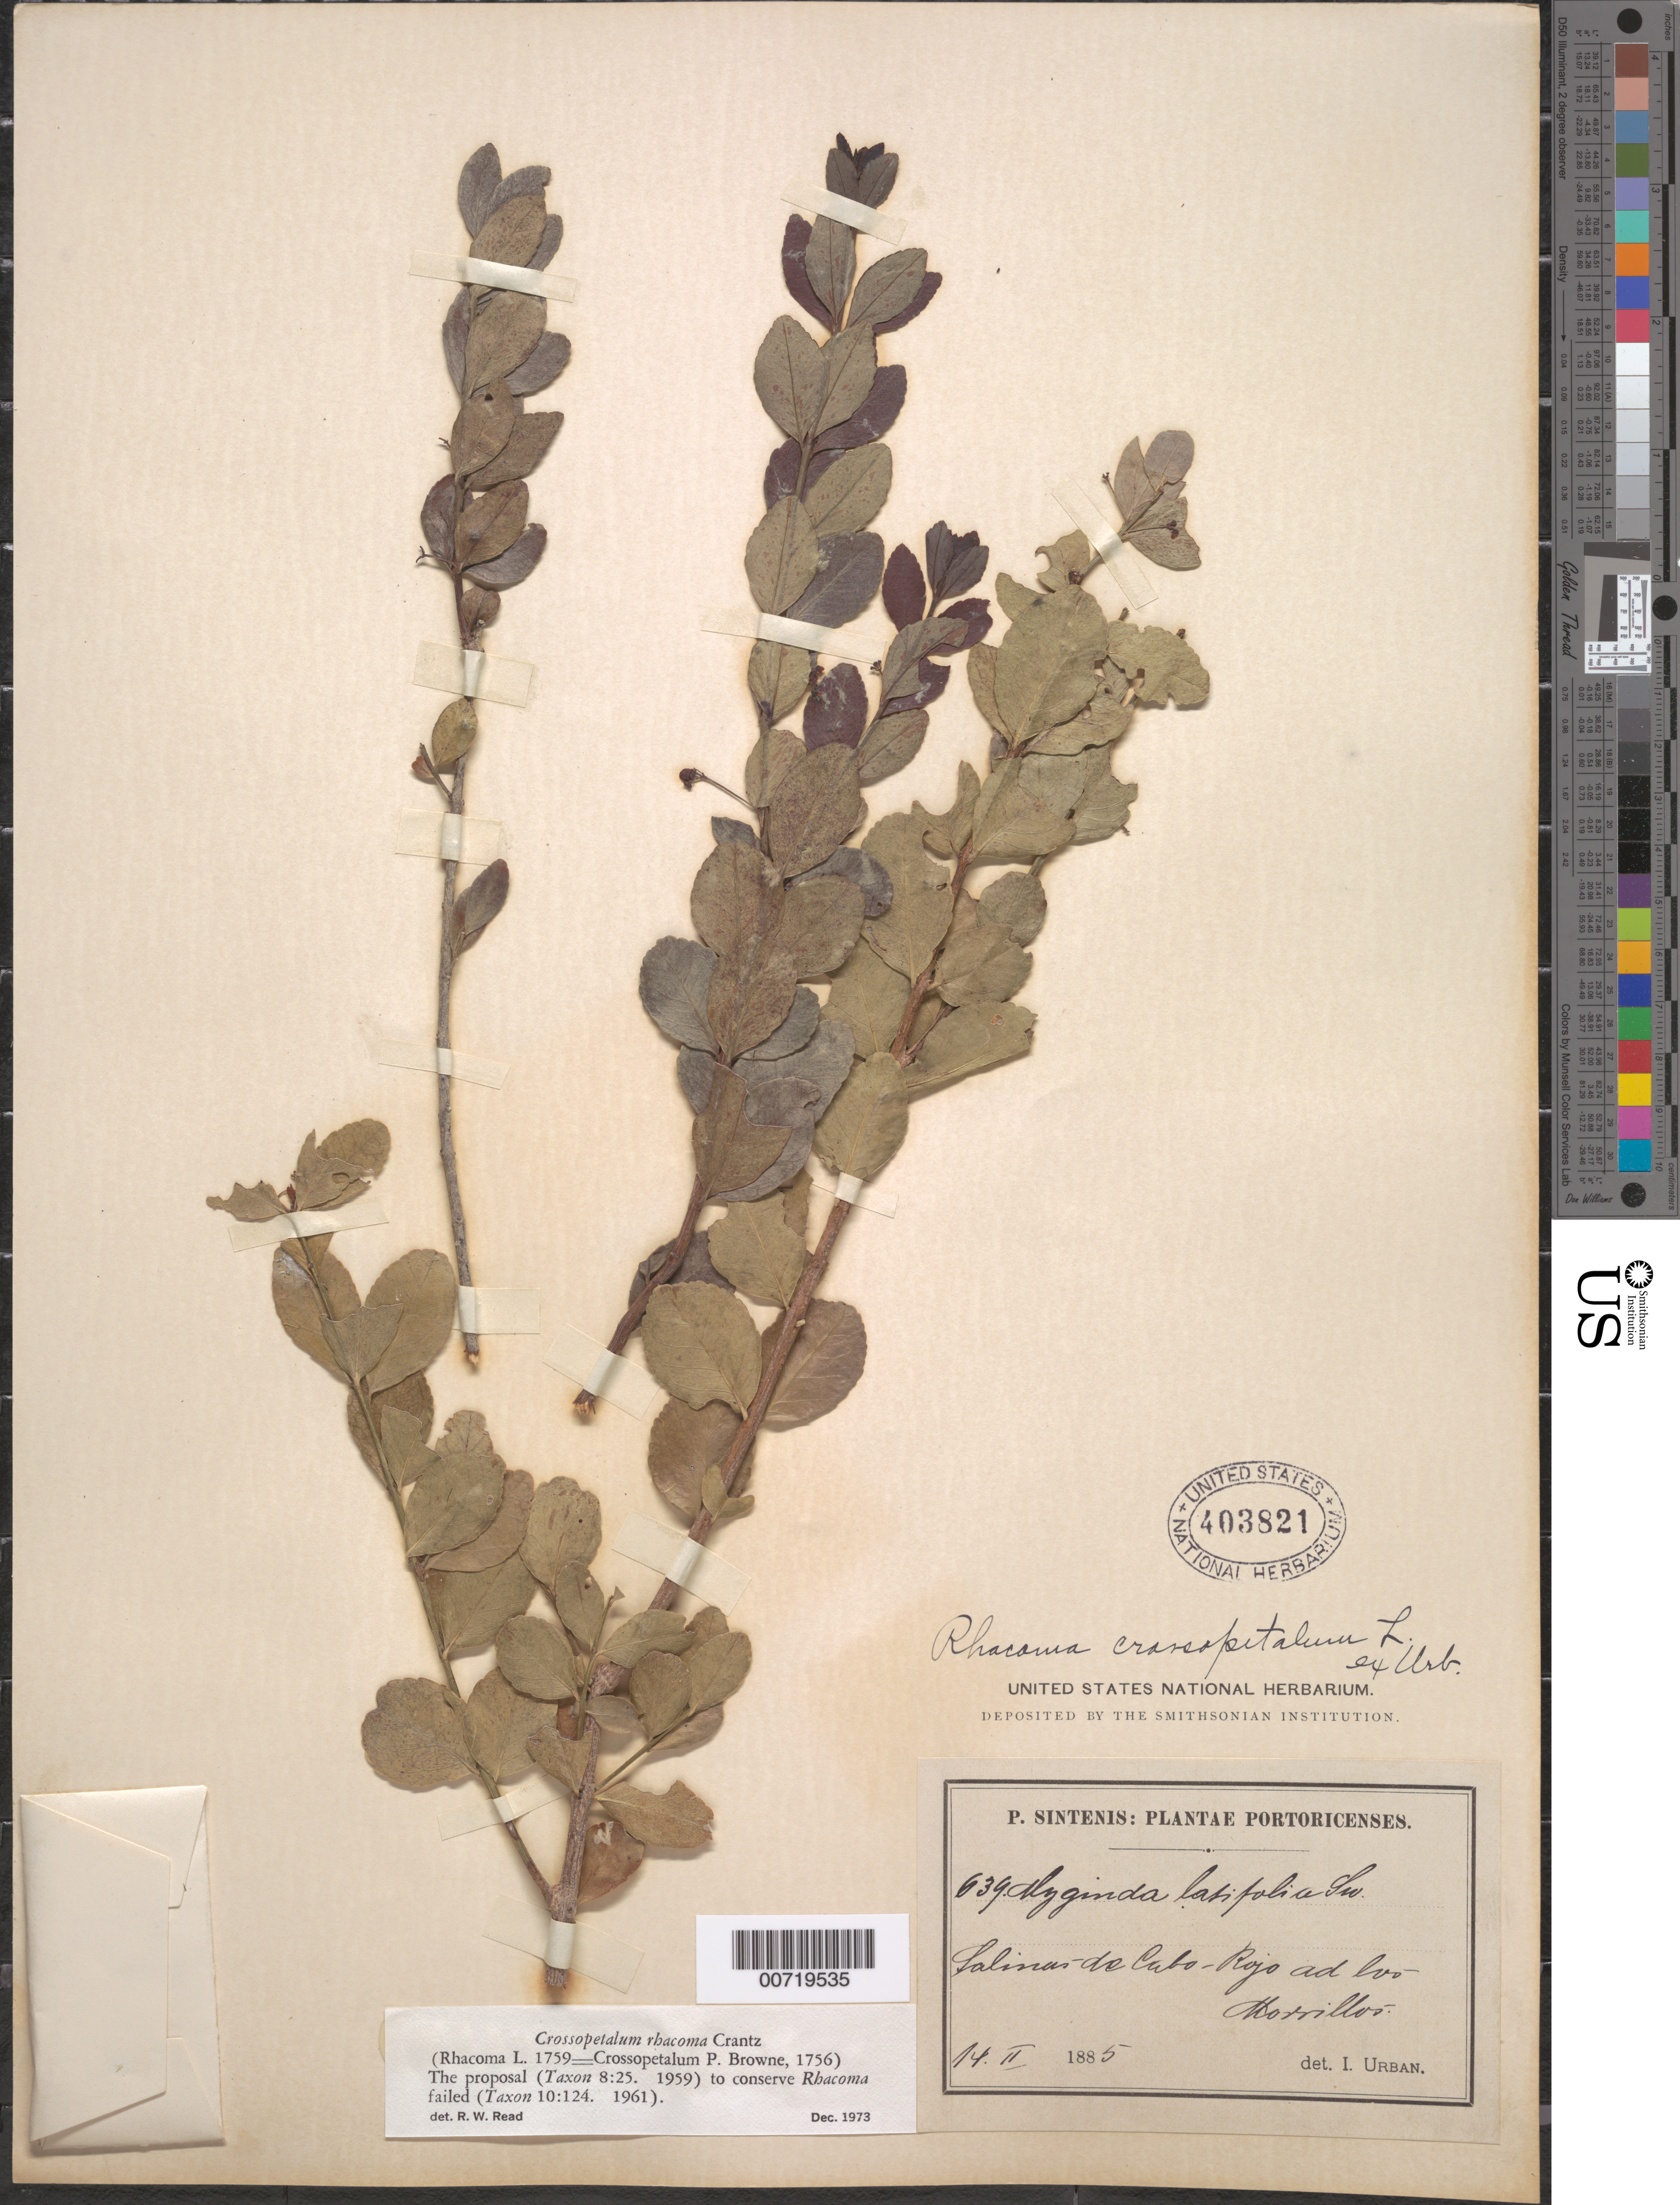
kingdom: Plantae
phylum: Tracheophyta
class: Magnoliopsida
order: Celastrales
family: Celastraceae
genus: Crossopetalum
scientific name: Crossopetalum rhacoma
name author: Crantz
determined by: Read, Robert W., (US), NMNH (UNITED STATES)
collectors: P. Sintenis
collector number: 639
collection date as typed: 14 Feb 1885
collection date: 1885-02-14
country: Puerto Rico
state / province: Cabo Rojo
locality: Salinas de Cabo Rojo ad Los Morrillos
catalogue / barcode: US 403821